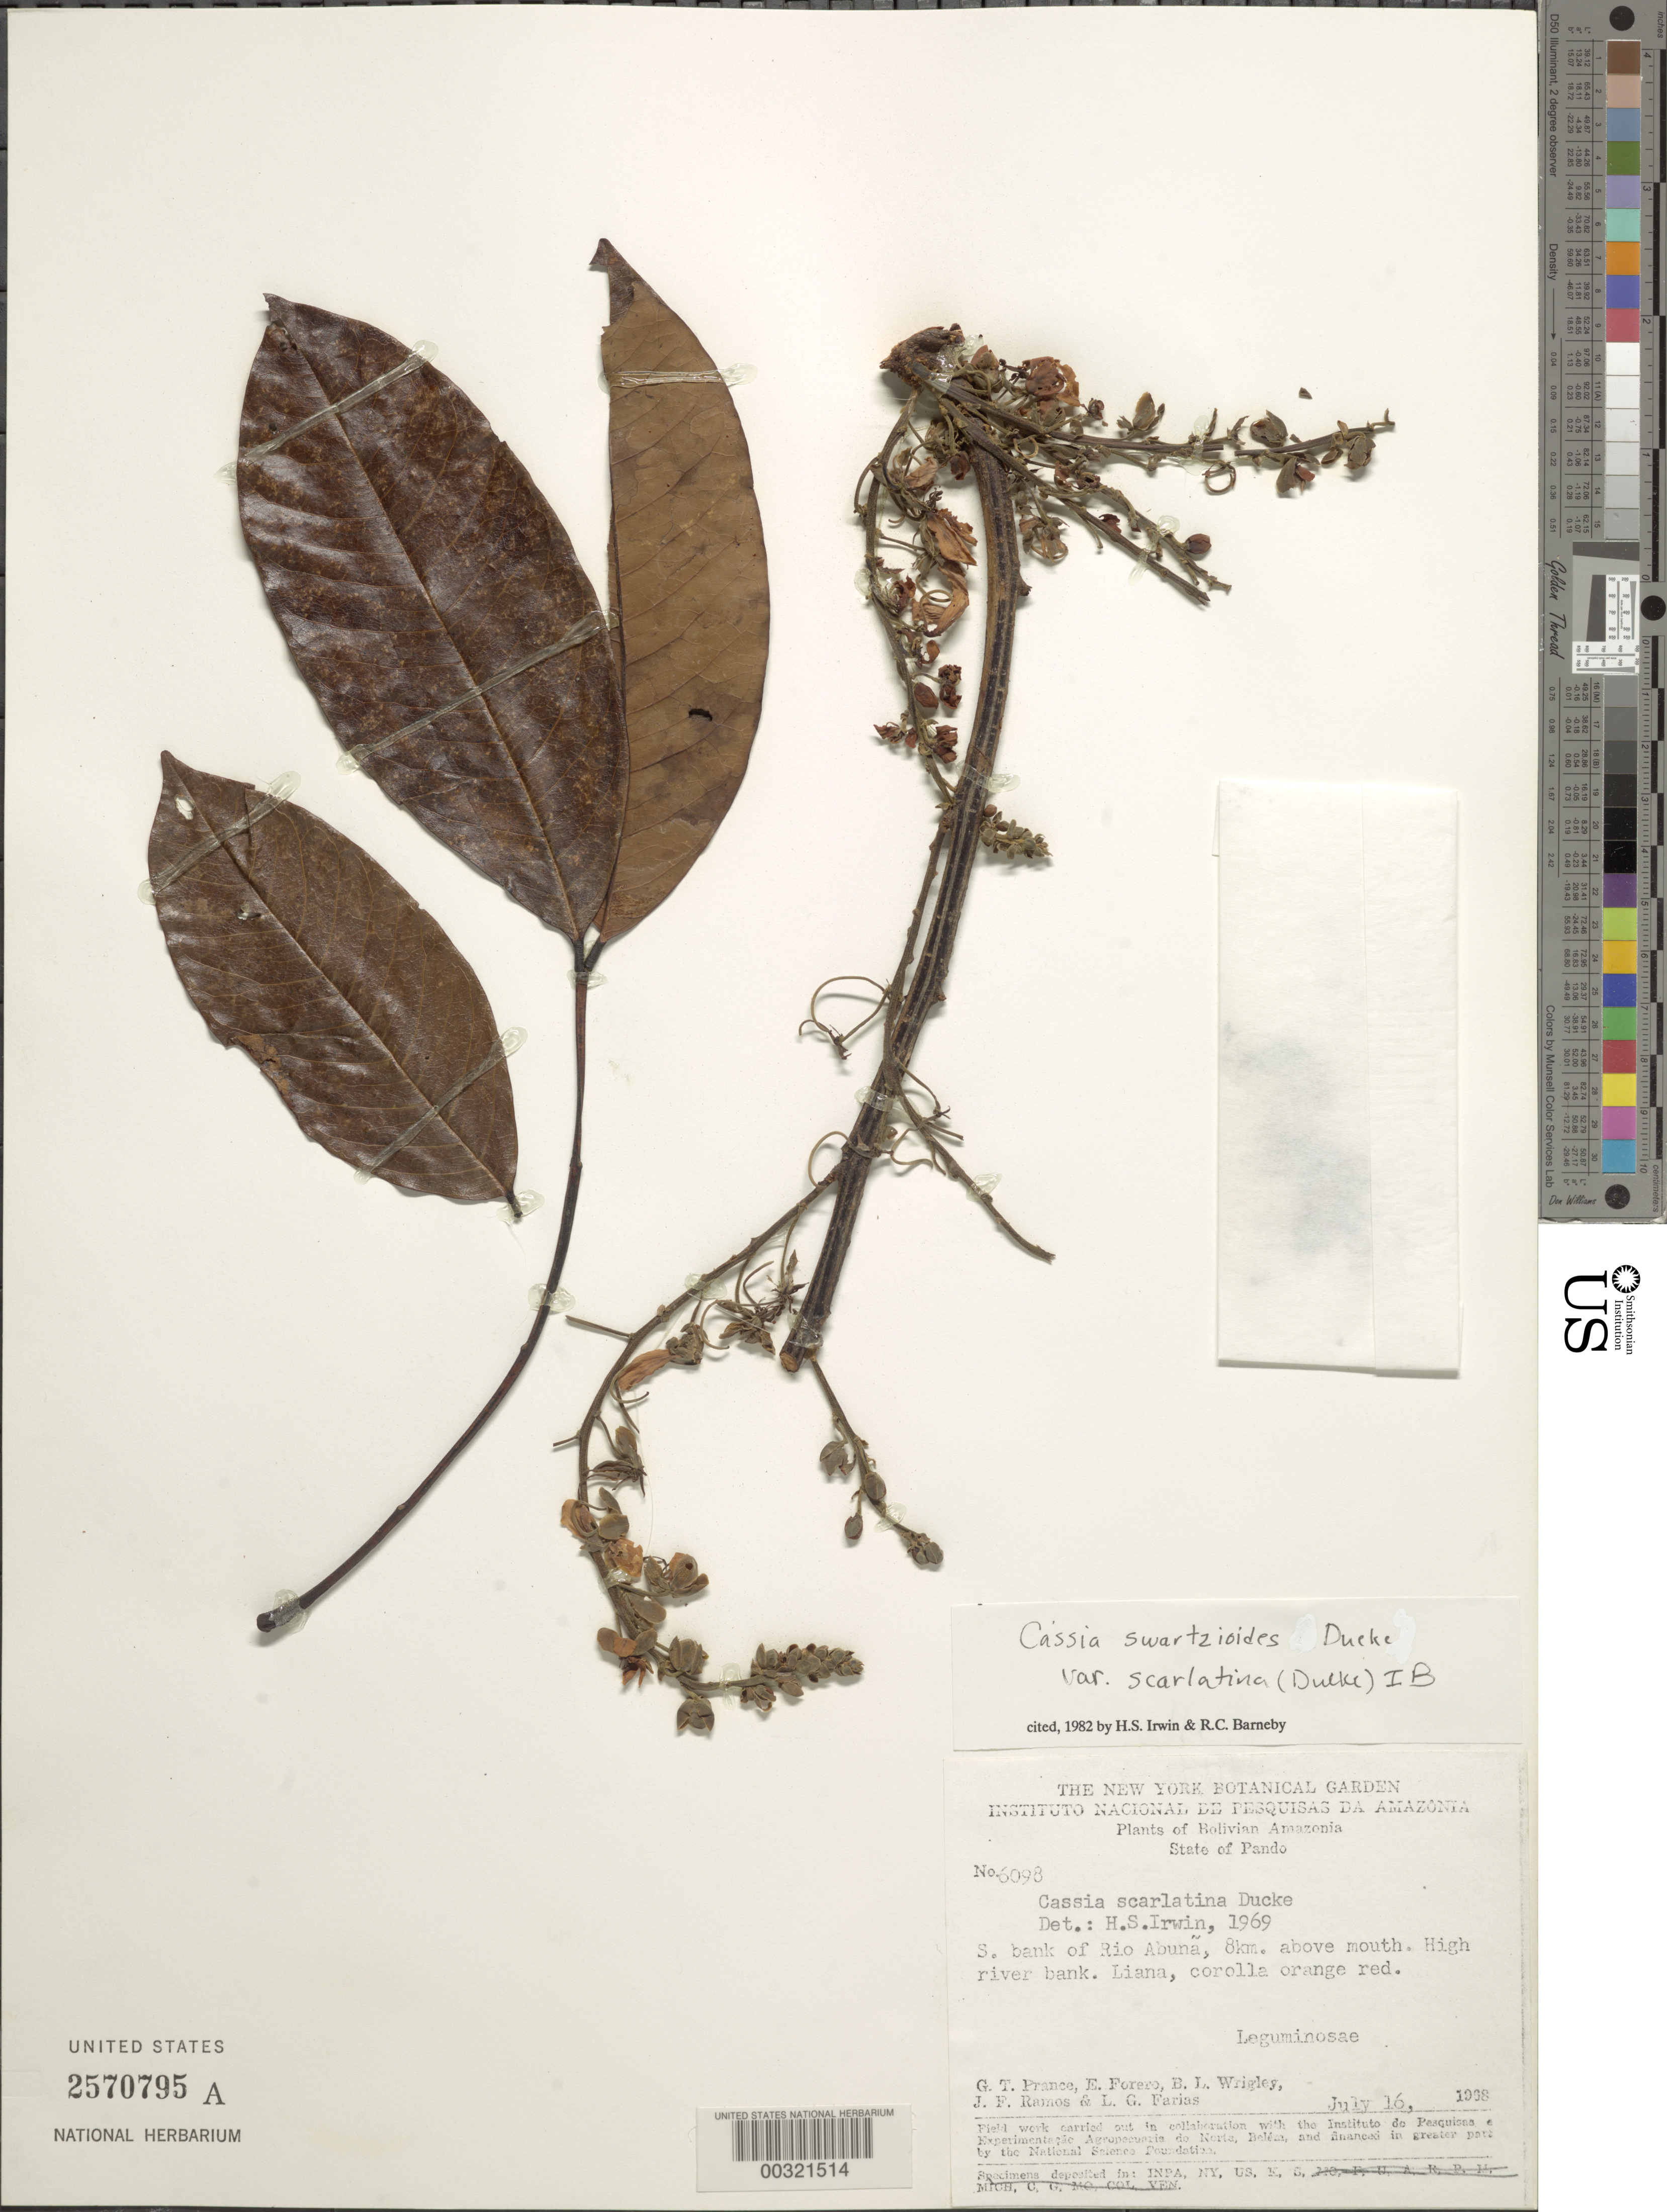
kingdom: Plantae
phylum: Tracheophyta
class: Magnoliopsida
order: Fabales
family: Fabaceae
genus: Cassia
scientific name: Cassia swartzioides var. scarlatina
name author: (Ducke) H.S. Irwin & Barneby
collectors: G. T. Prance, E. Forero, B. L. Wrigley, J. F. Ramos & L. G. Farias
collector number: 6098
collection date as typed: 16 Jul 1968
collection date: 1968-07-16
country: Bolivia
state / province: Pando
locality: S bank of Rio Abuna, 8 km above mouth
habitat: High bank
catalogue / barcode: US 2570795A